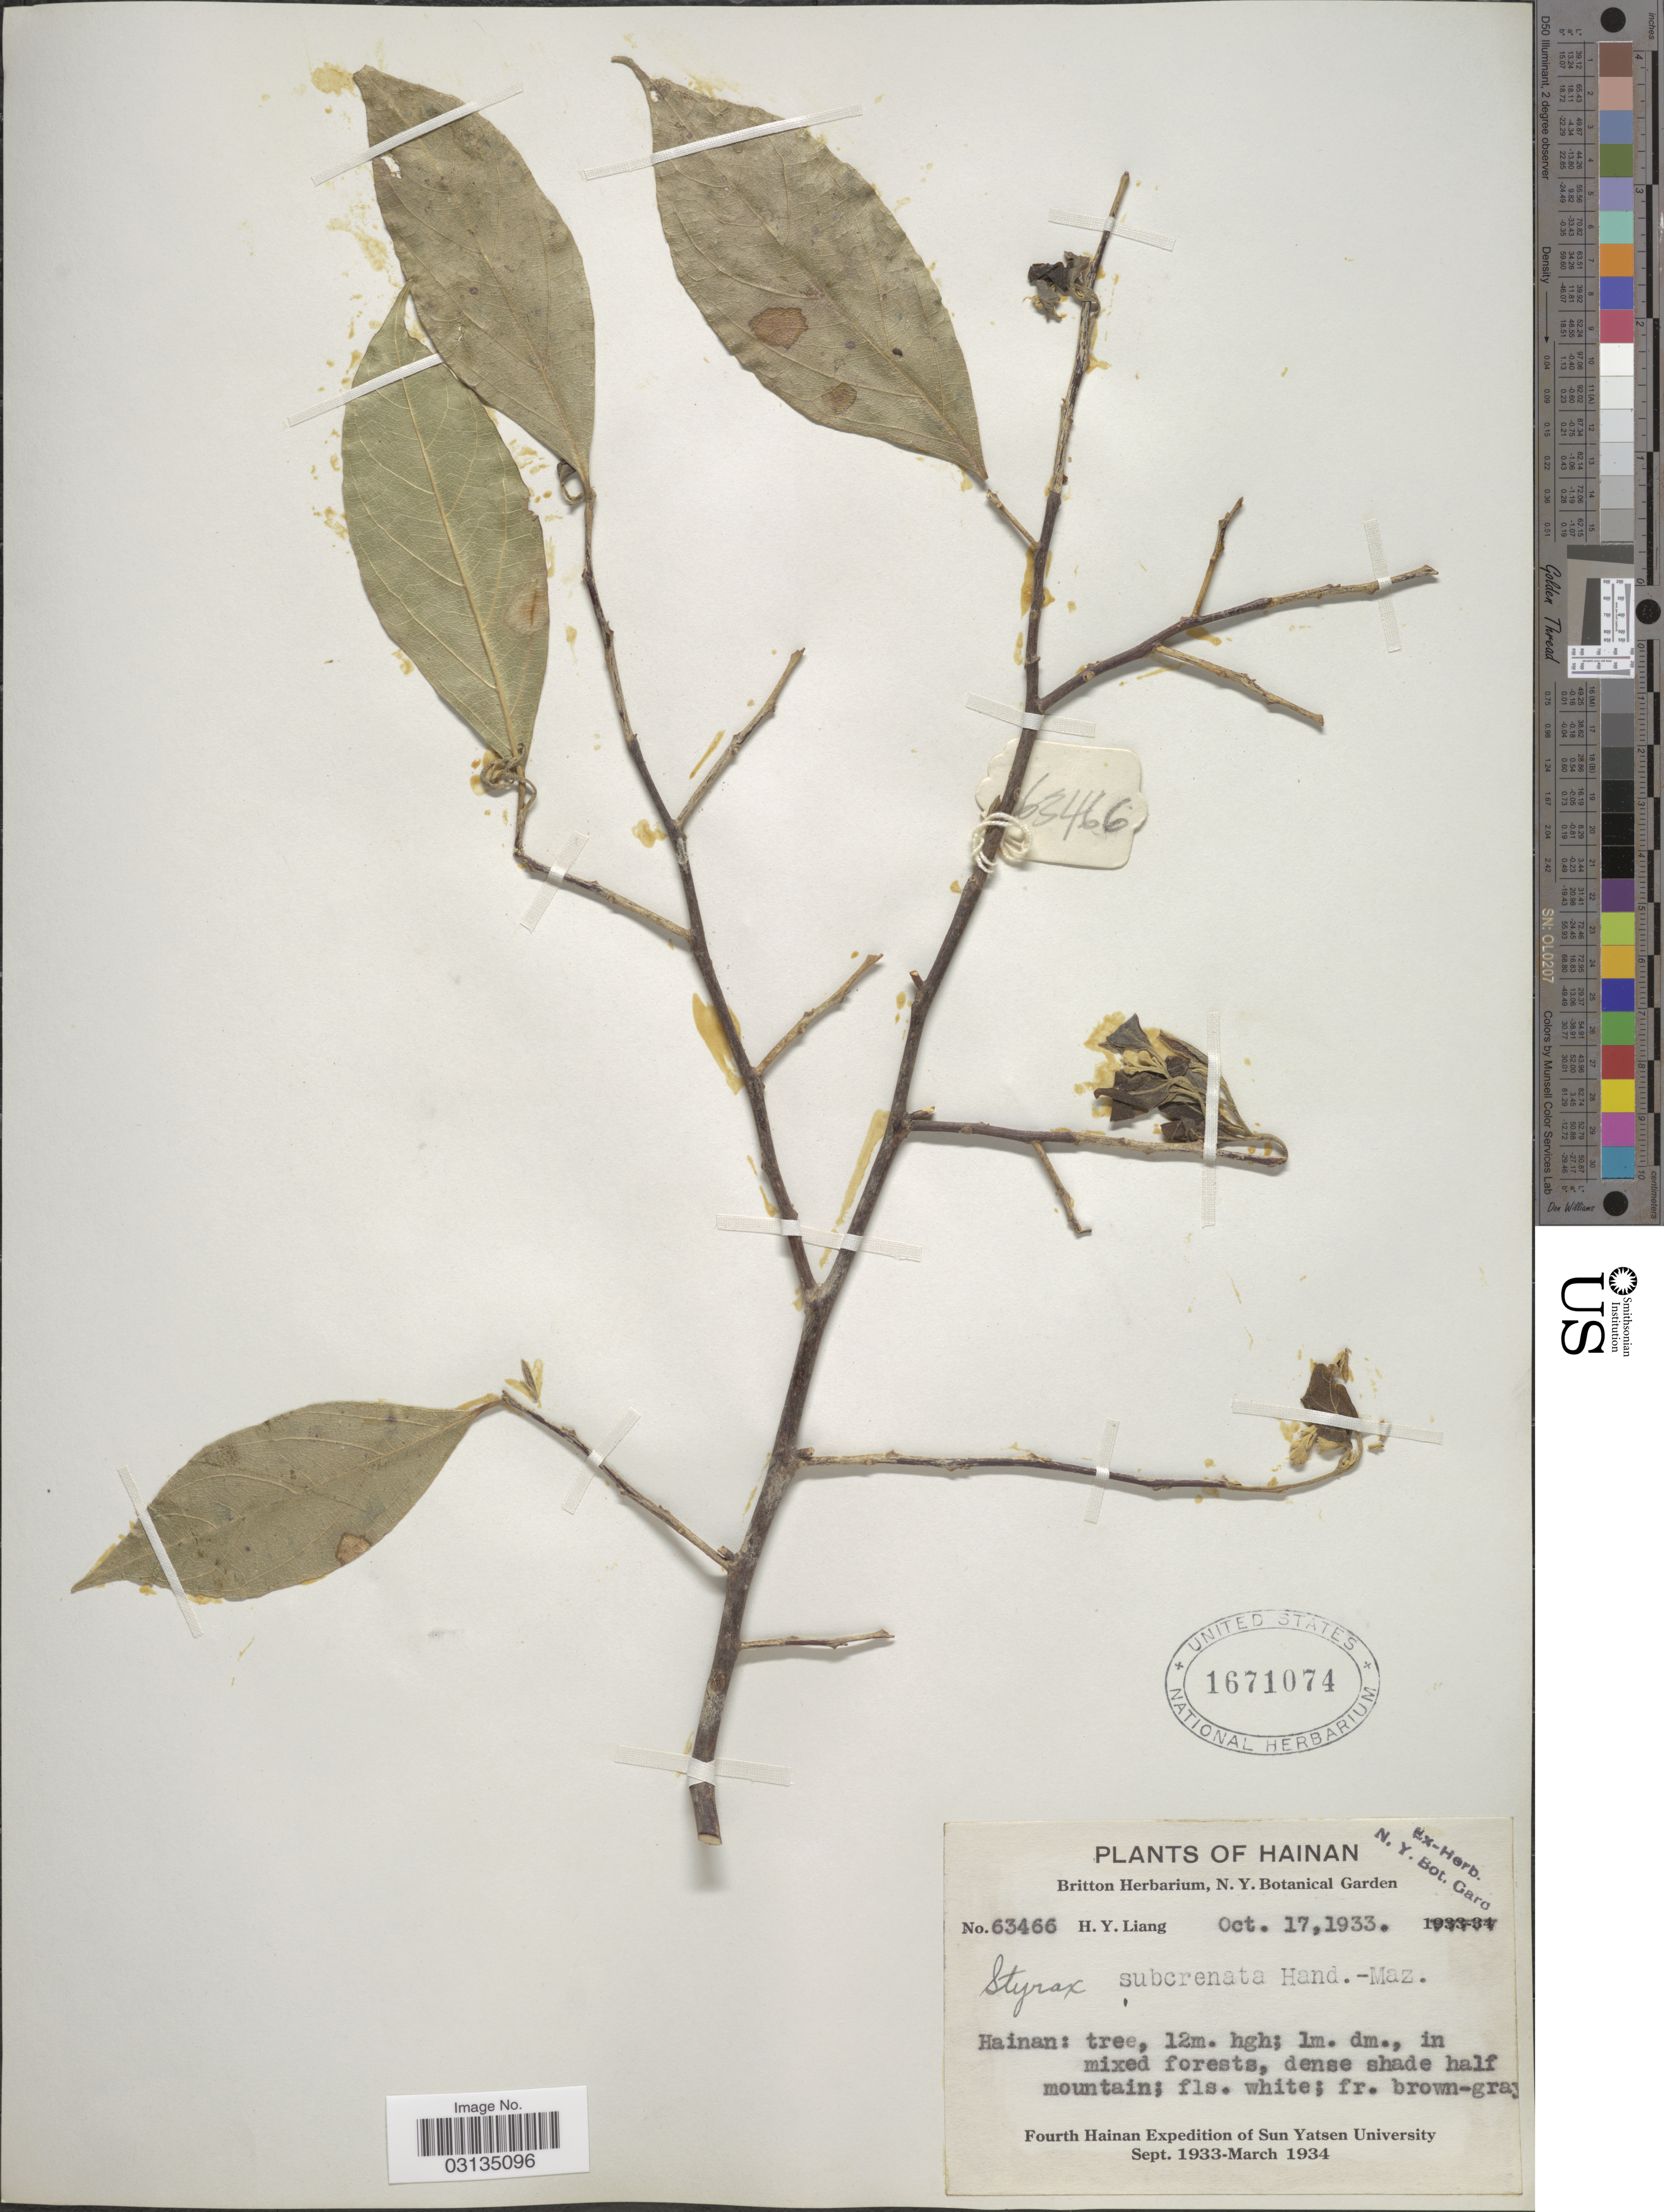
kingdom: Plantae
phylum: Tracheophyta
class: Magnoliopsida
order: Ericales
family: Styracaceae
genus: Styrax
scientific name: Styrax subcrenatus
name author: Hand.-Mazz.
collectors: H. Y. Liang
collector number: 63466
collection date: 1933-10-17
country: China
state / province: Hainan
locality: Hainan.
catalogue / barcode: US 1671074